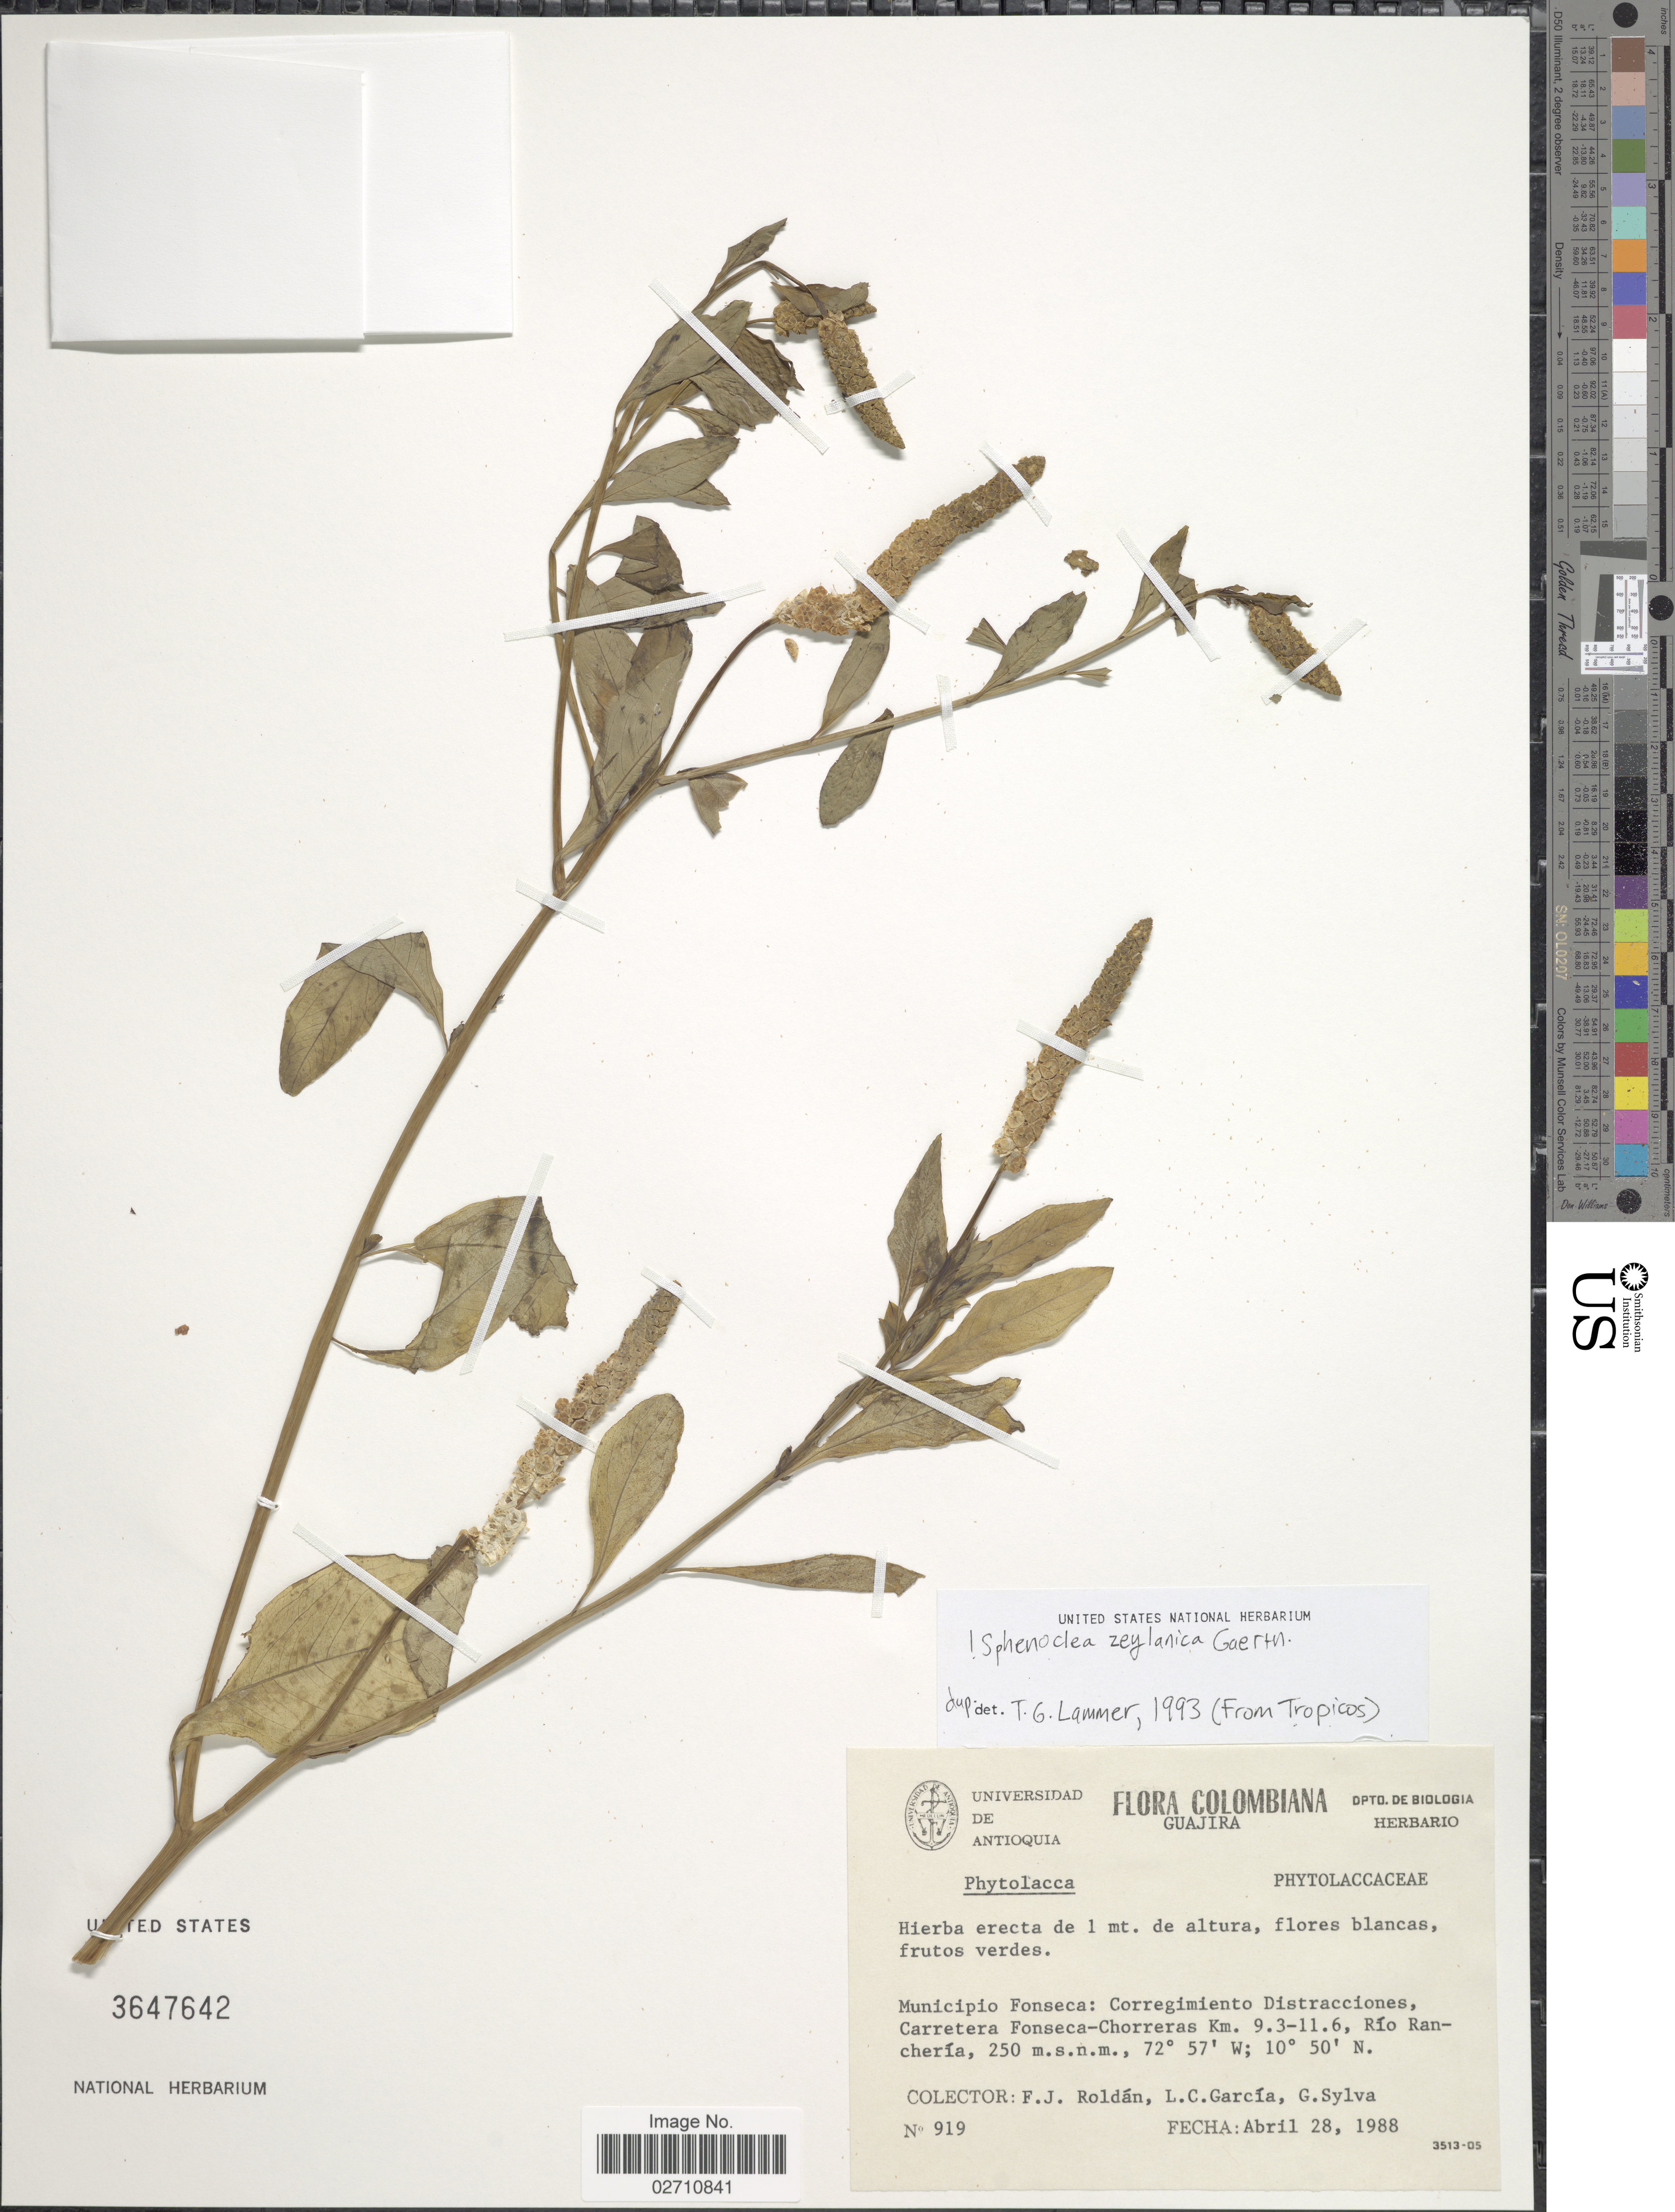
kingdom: Plantae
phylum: Tracheophyta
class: Magnoliopsida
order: Solanales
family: Sphenocleaceae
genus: Sphenoclea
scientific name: Sphenoclea zeylanica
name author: Gaertn.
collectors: F. J. Roldán, L. C. Garcia & G. Sylva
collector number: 919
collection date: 1988-04-28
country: Colombia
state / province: La Guajira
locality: Municipio Fonseca: Corregimiento Distracciones, Carretera Fonseca-Chorreras Km. 9.3-11.6, Rio Rancheria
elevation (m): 250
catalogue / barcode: US 3647642